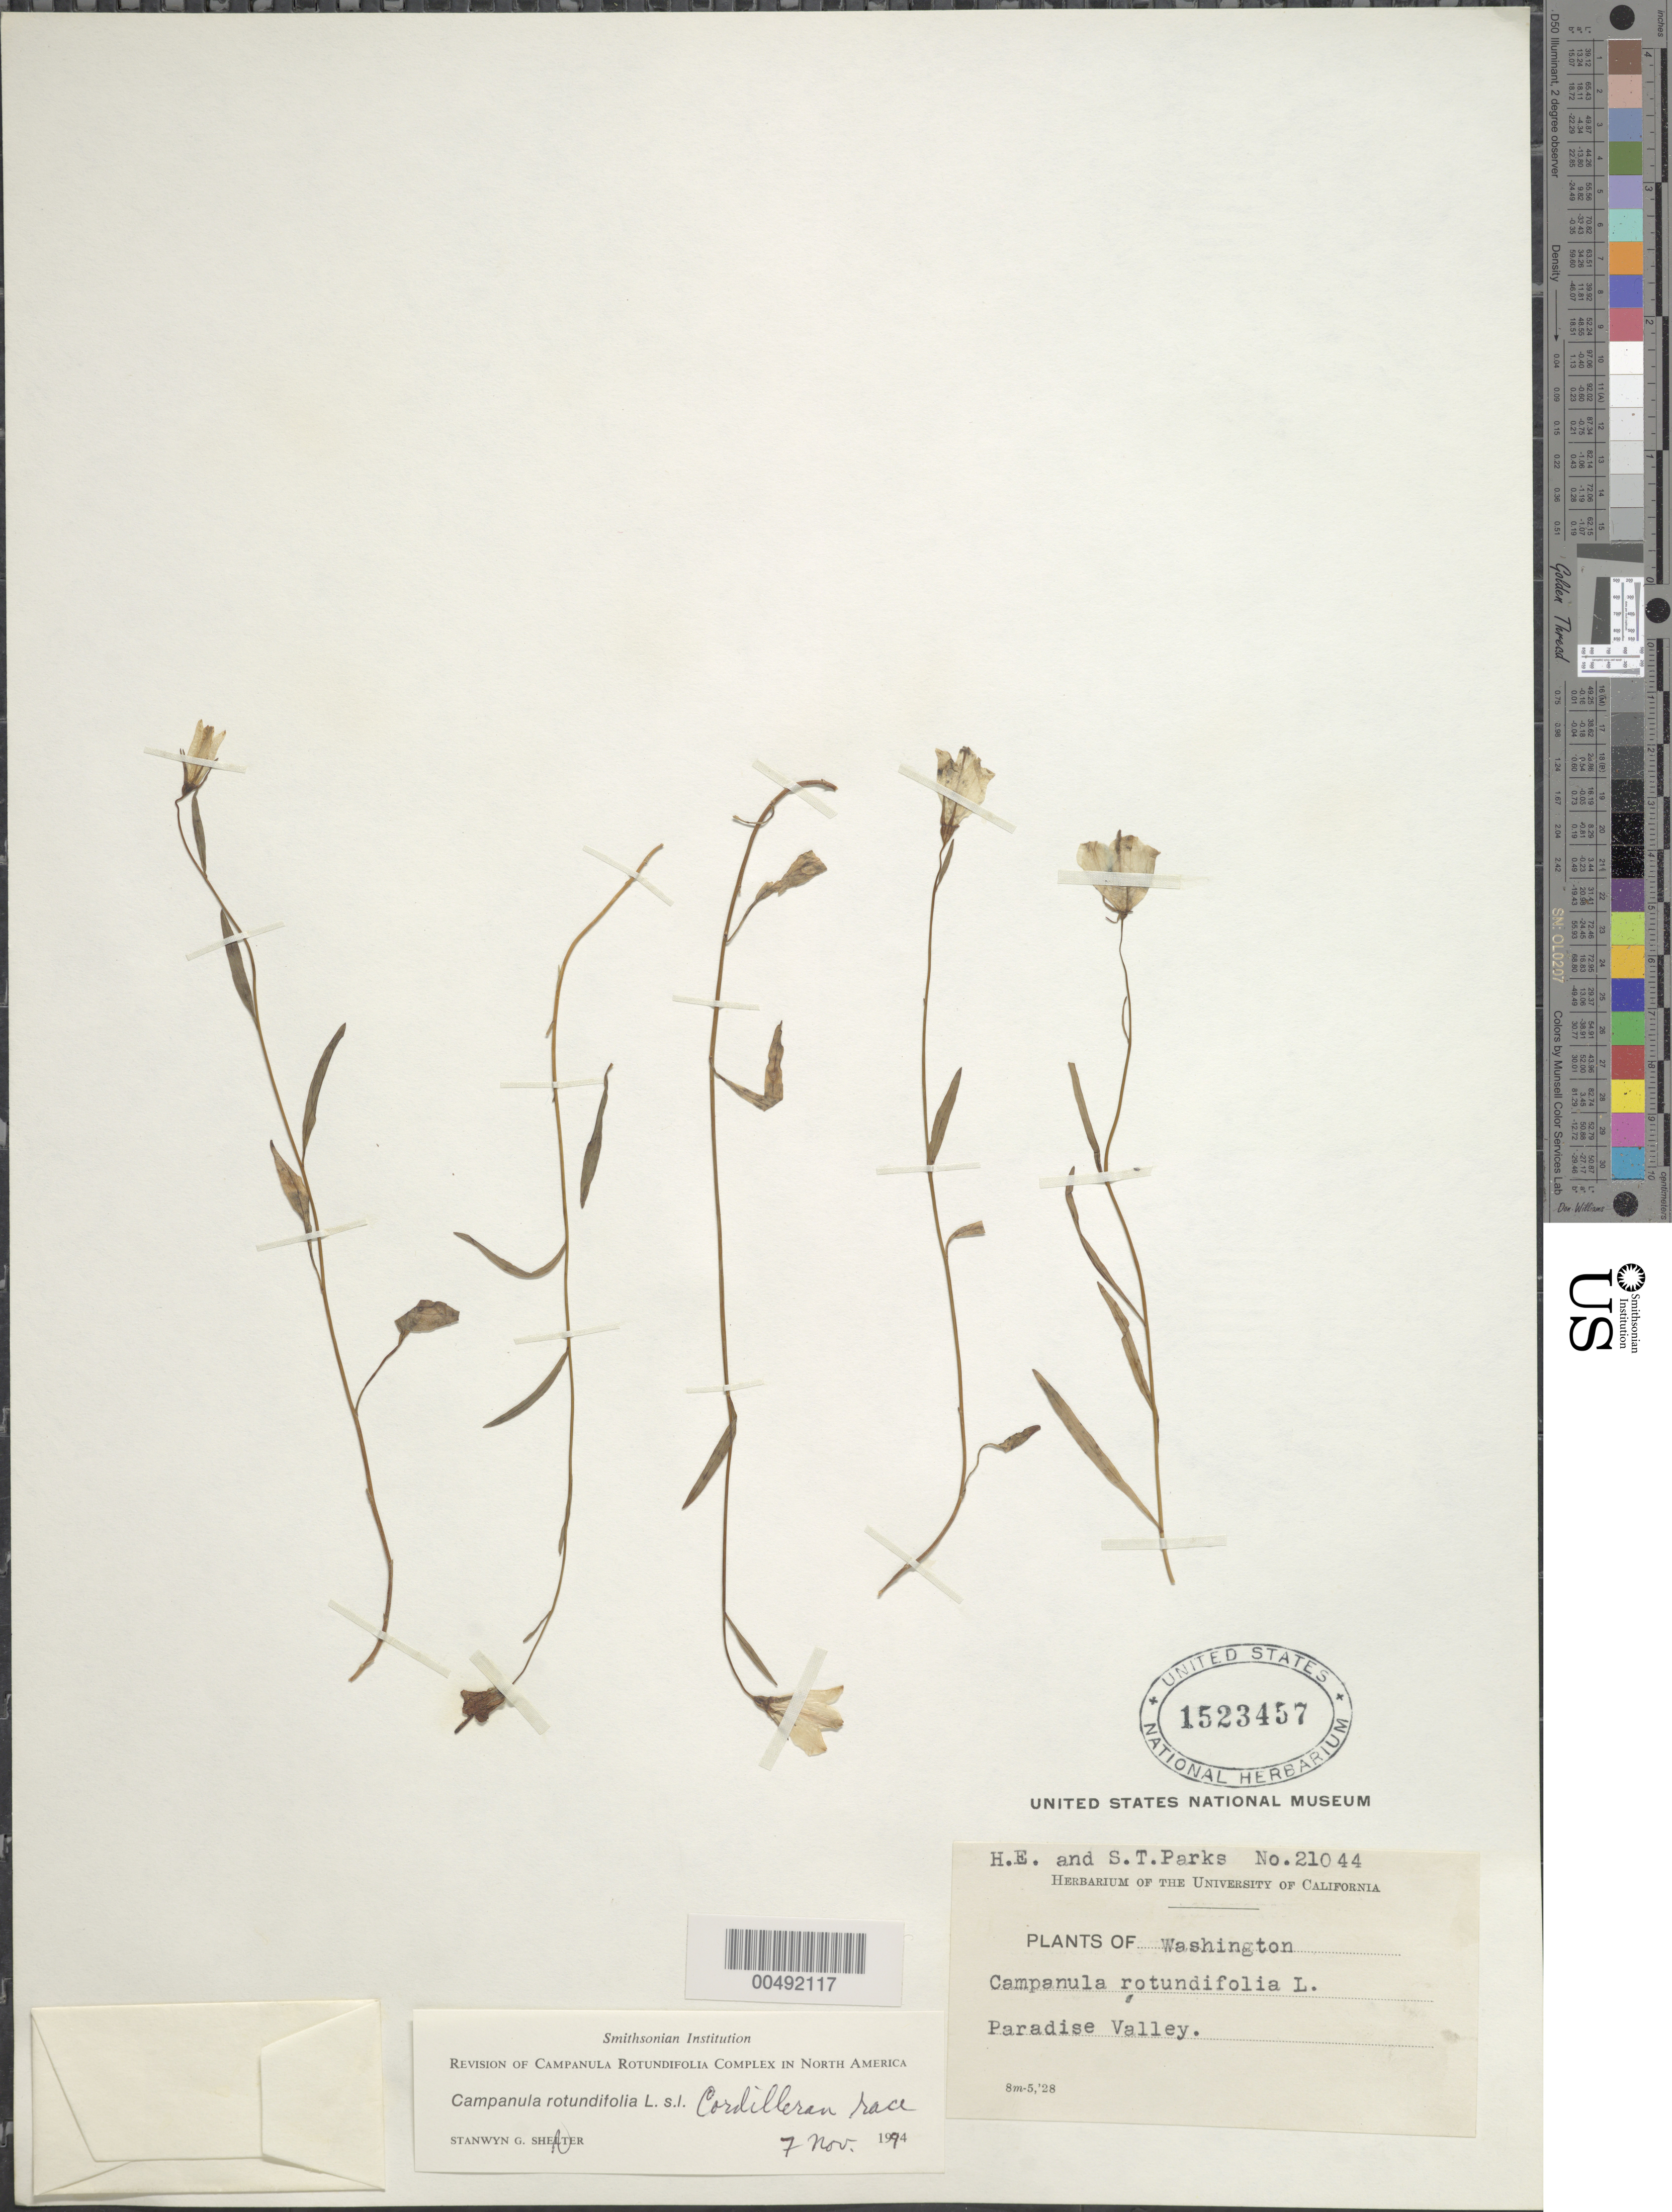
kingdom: Plantae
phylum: Tracheophyta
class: Magnoliopsida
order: Asterales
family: Campanulaceae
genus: Campanula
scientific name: Campanula rotundifolia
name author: L.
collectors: H. E. Parks & S. Parks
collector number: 21044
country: United States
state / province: Washington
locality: Paradise Valley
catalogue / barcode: US 1523457